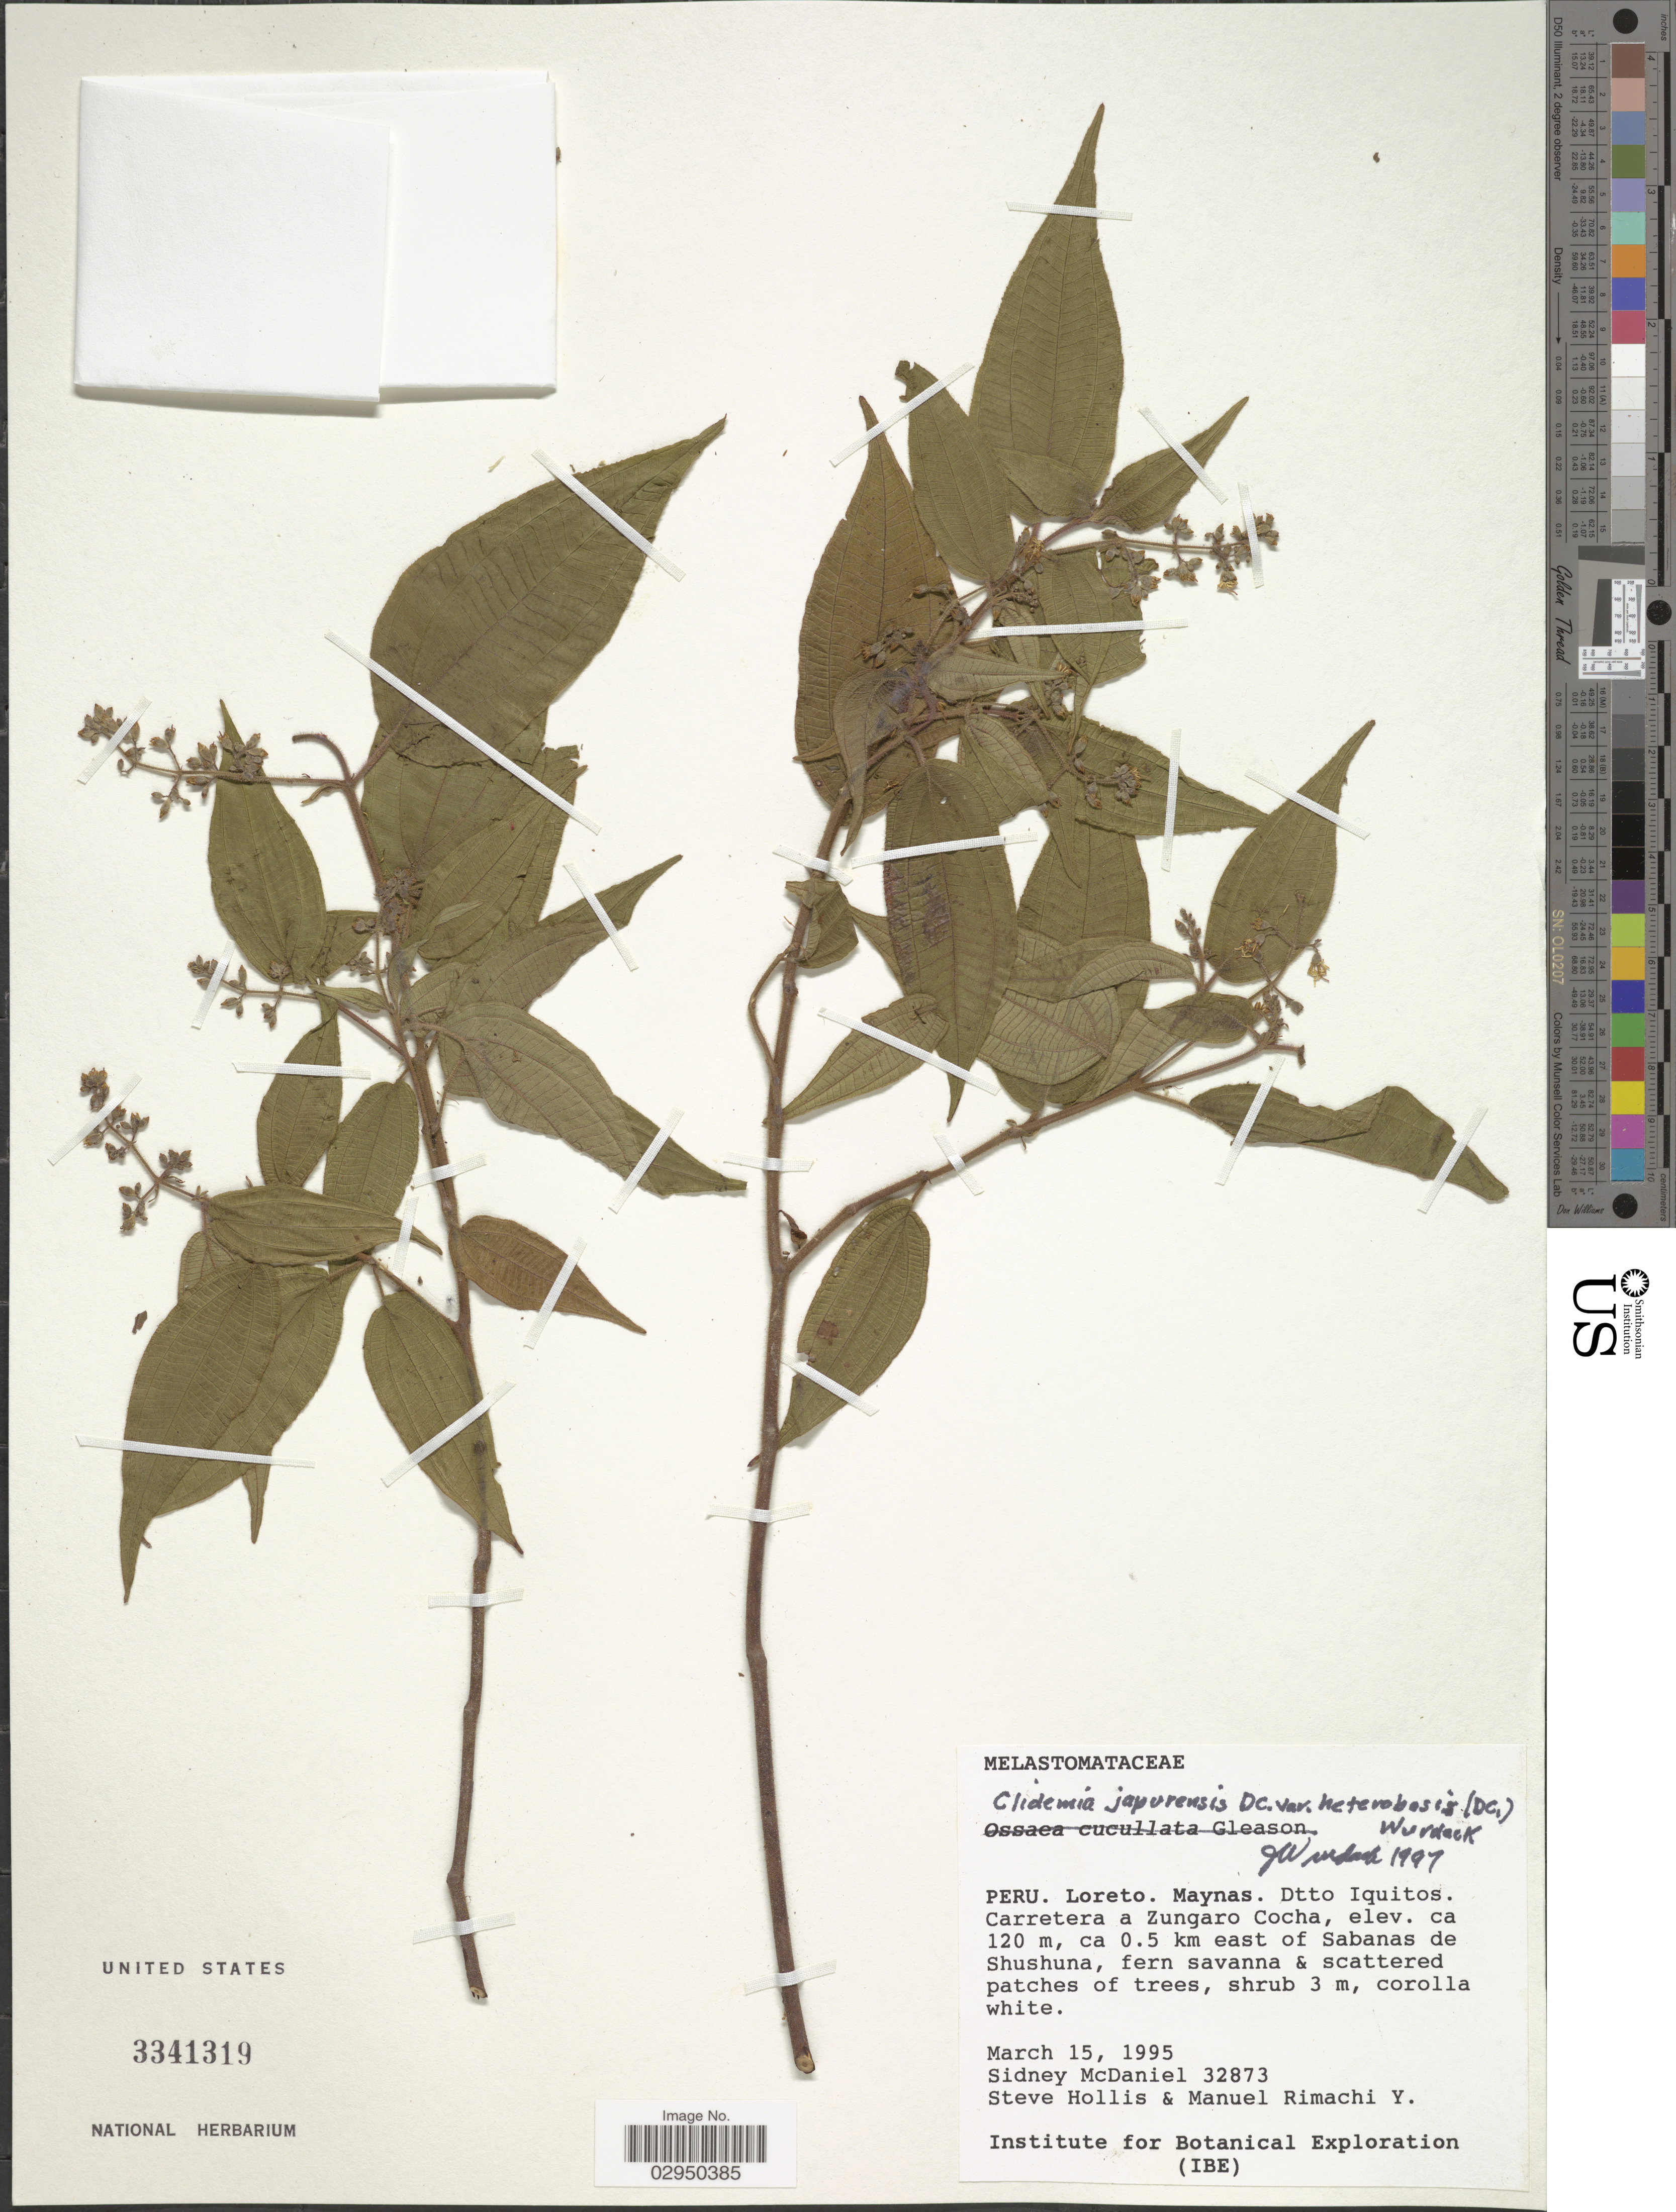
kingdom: Plantae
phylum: Tracheophyta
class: Magnoliopsida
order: Myrtales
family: Melastomataceae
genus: Clidemia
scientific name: Clidemia japurensis var. heterobasis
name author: (DC.) Wurdack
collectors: S. McDaniel, S. Hollis & M. Rimachi Y.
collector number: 32873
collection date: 1995-03-15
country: Peru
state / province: Loreto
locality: Maynas. Dtto. Iquitos. Carretera a Zungaro Cocha, ca 0.5 km east of Sabanas de Shushuna.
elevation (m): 120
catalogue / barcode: US 3341319